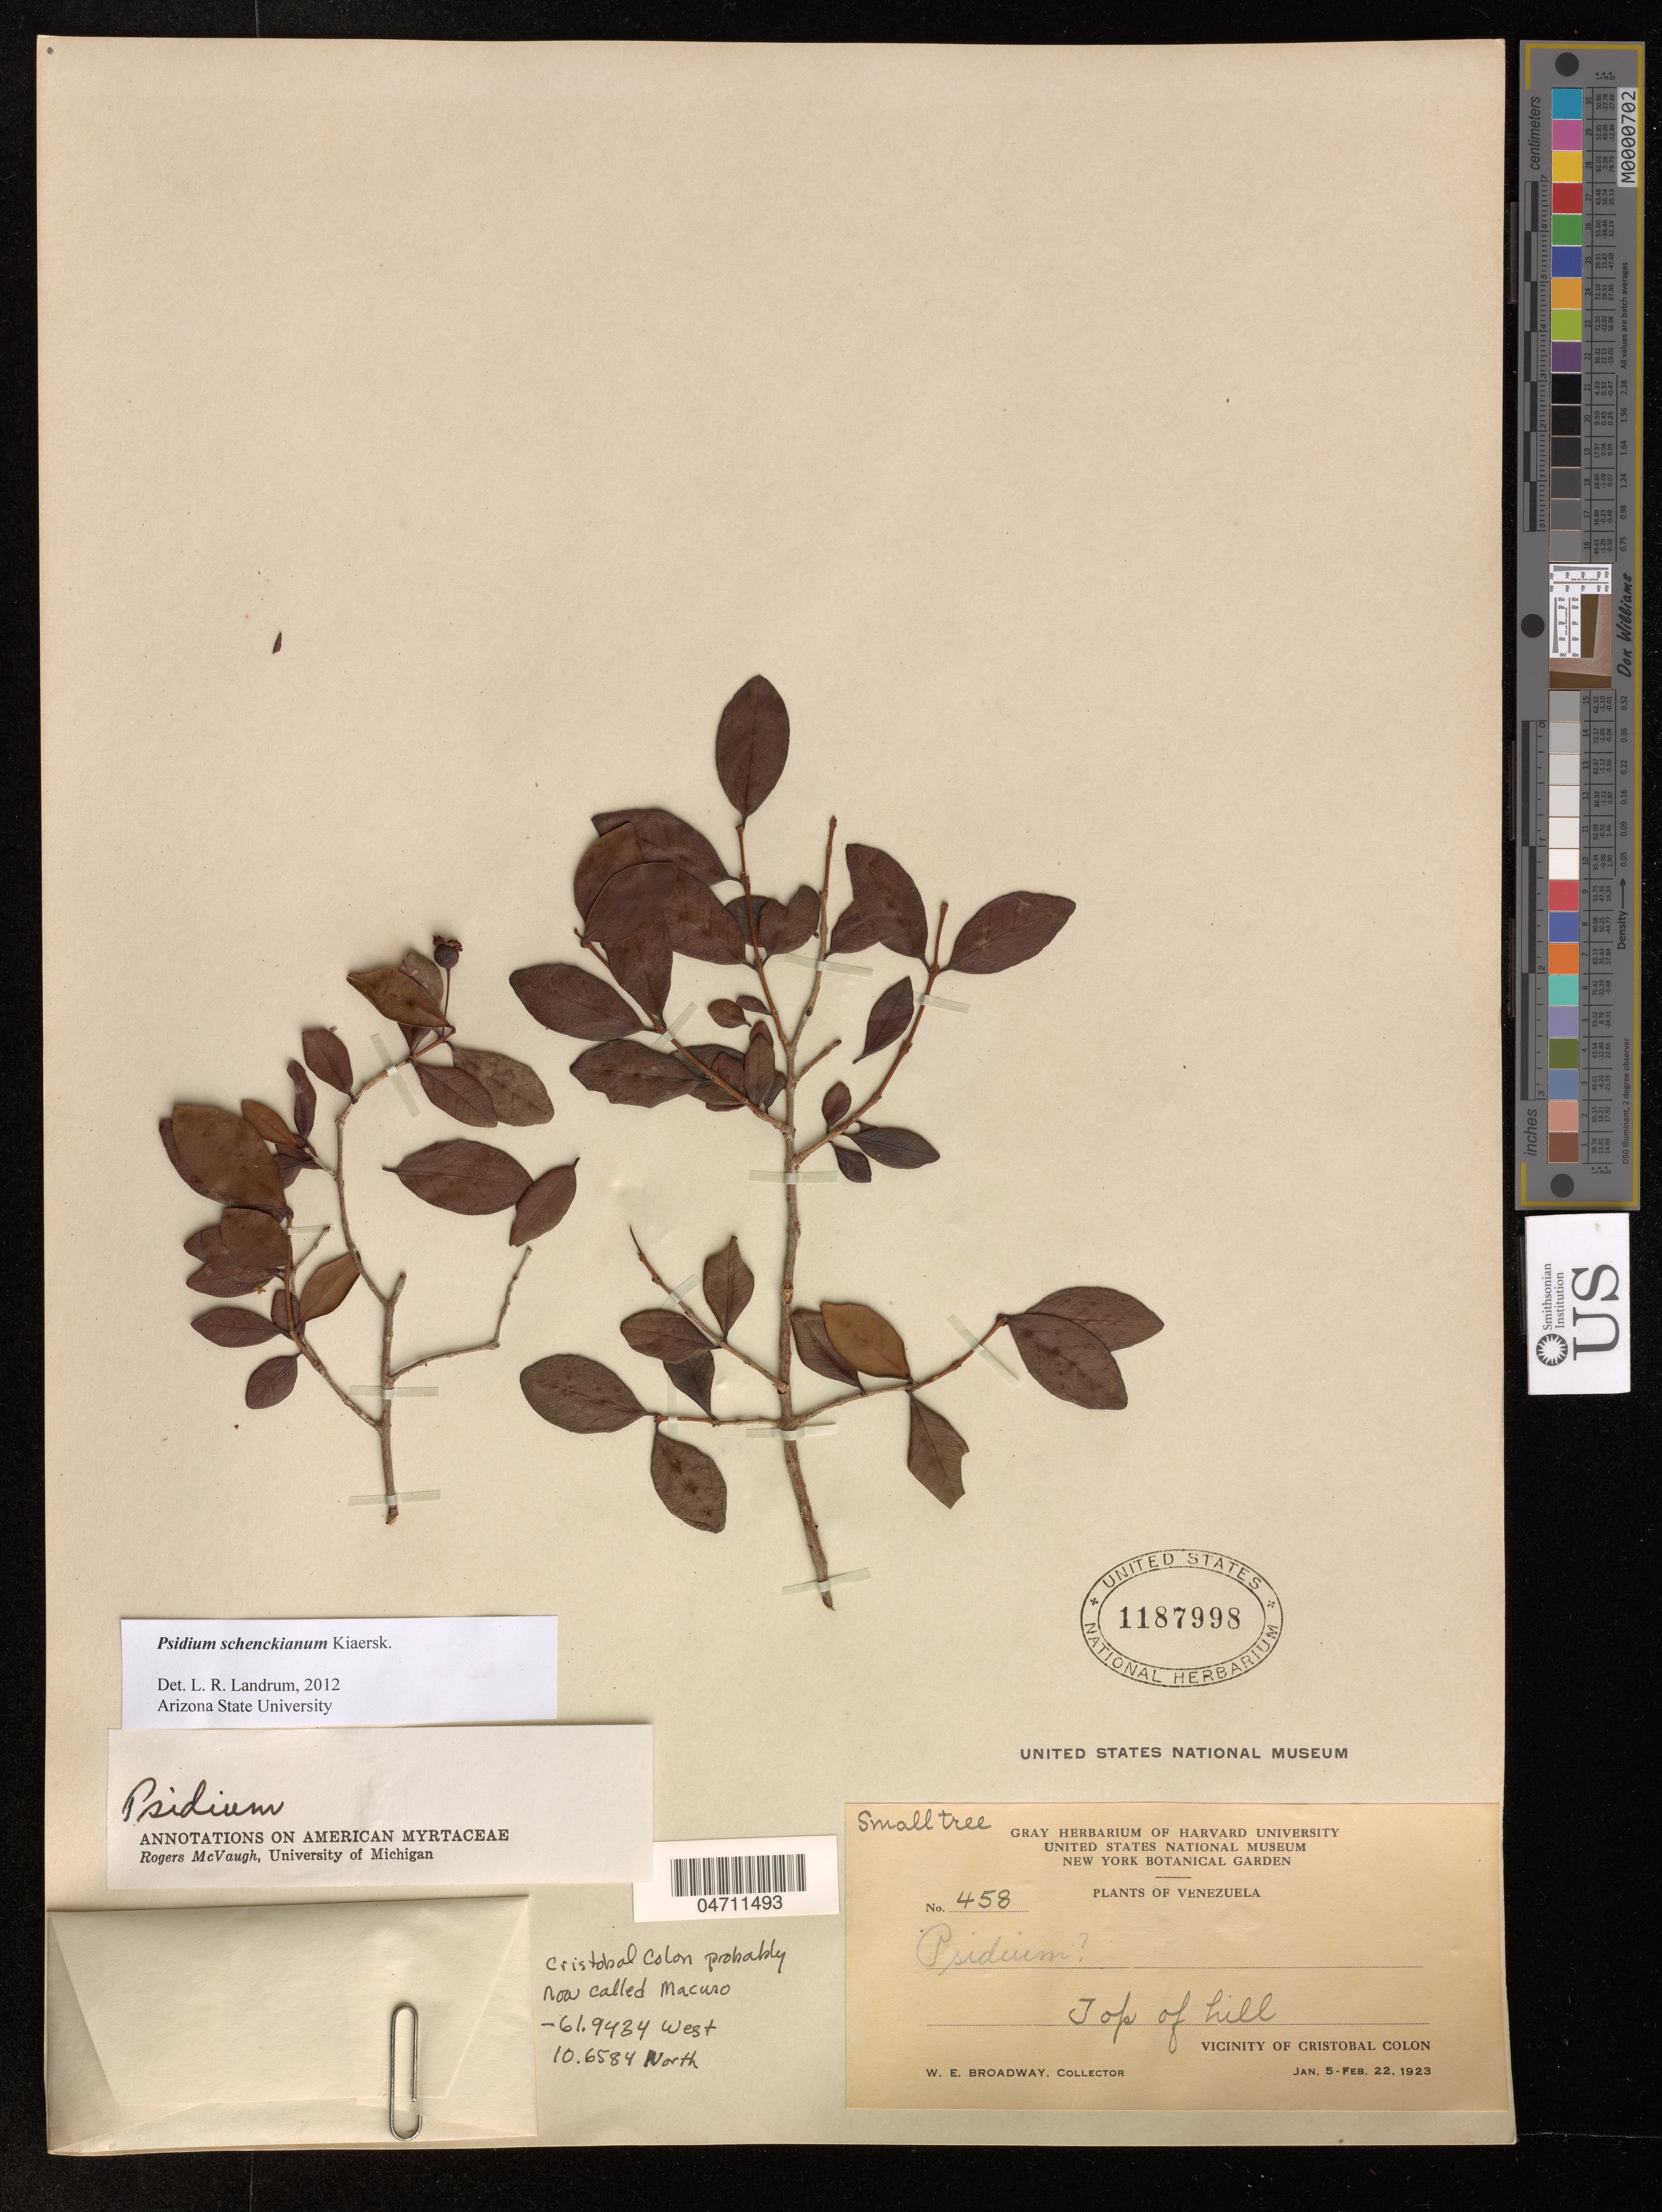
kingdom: Plantae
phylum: Tracheophyta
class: Magnoliopsida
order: Myrtales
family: Myrtaceae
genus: Psidium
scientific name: Psidium schenckianum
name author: Kiaersk.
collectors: W. Broadway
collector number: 458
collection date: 1923-01-05/1923-02-22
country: Venezuela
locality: Vicinity of Cristobal Colon, Macuro.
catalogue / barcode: US 1187998